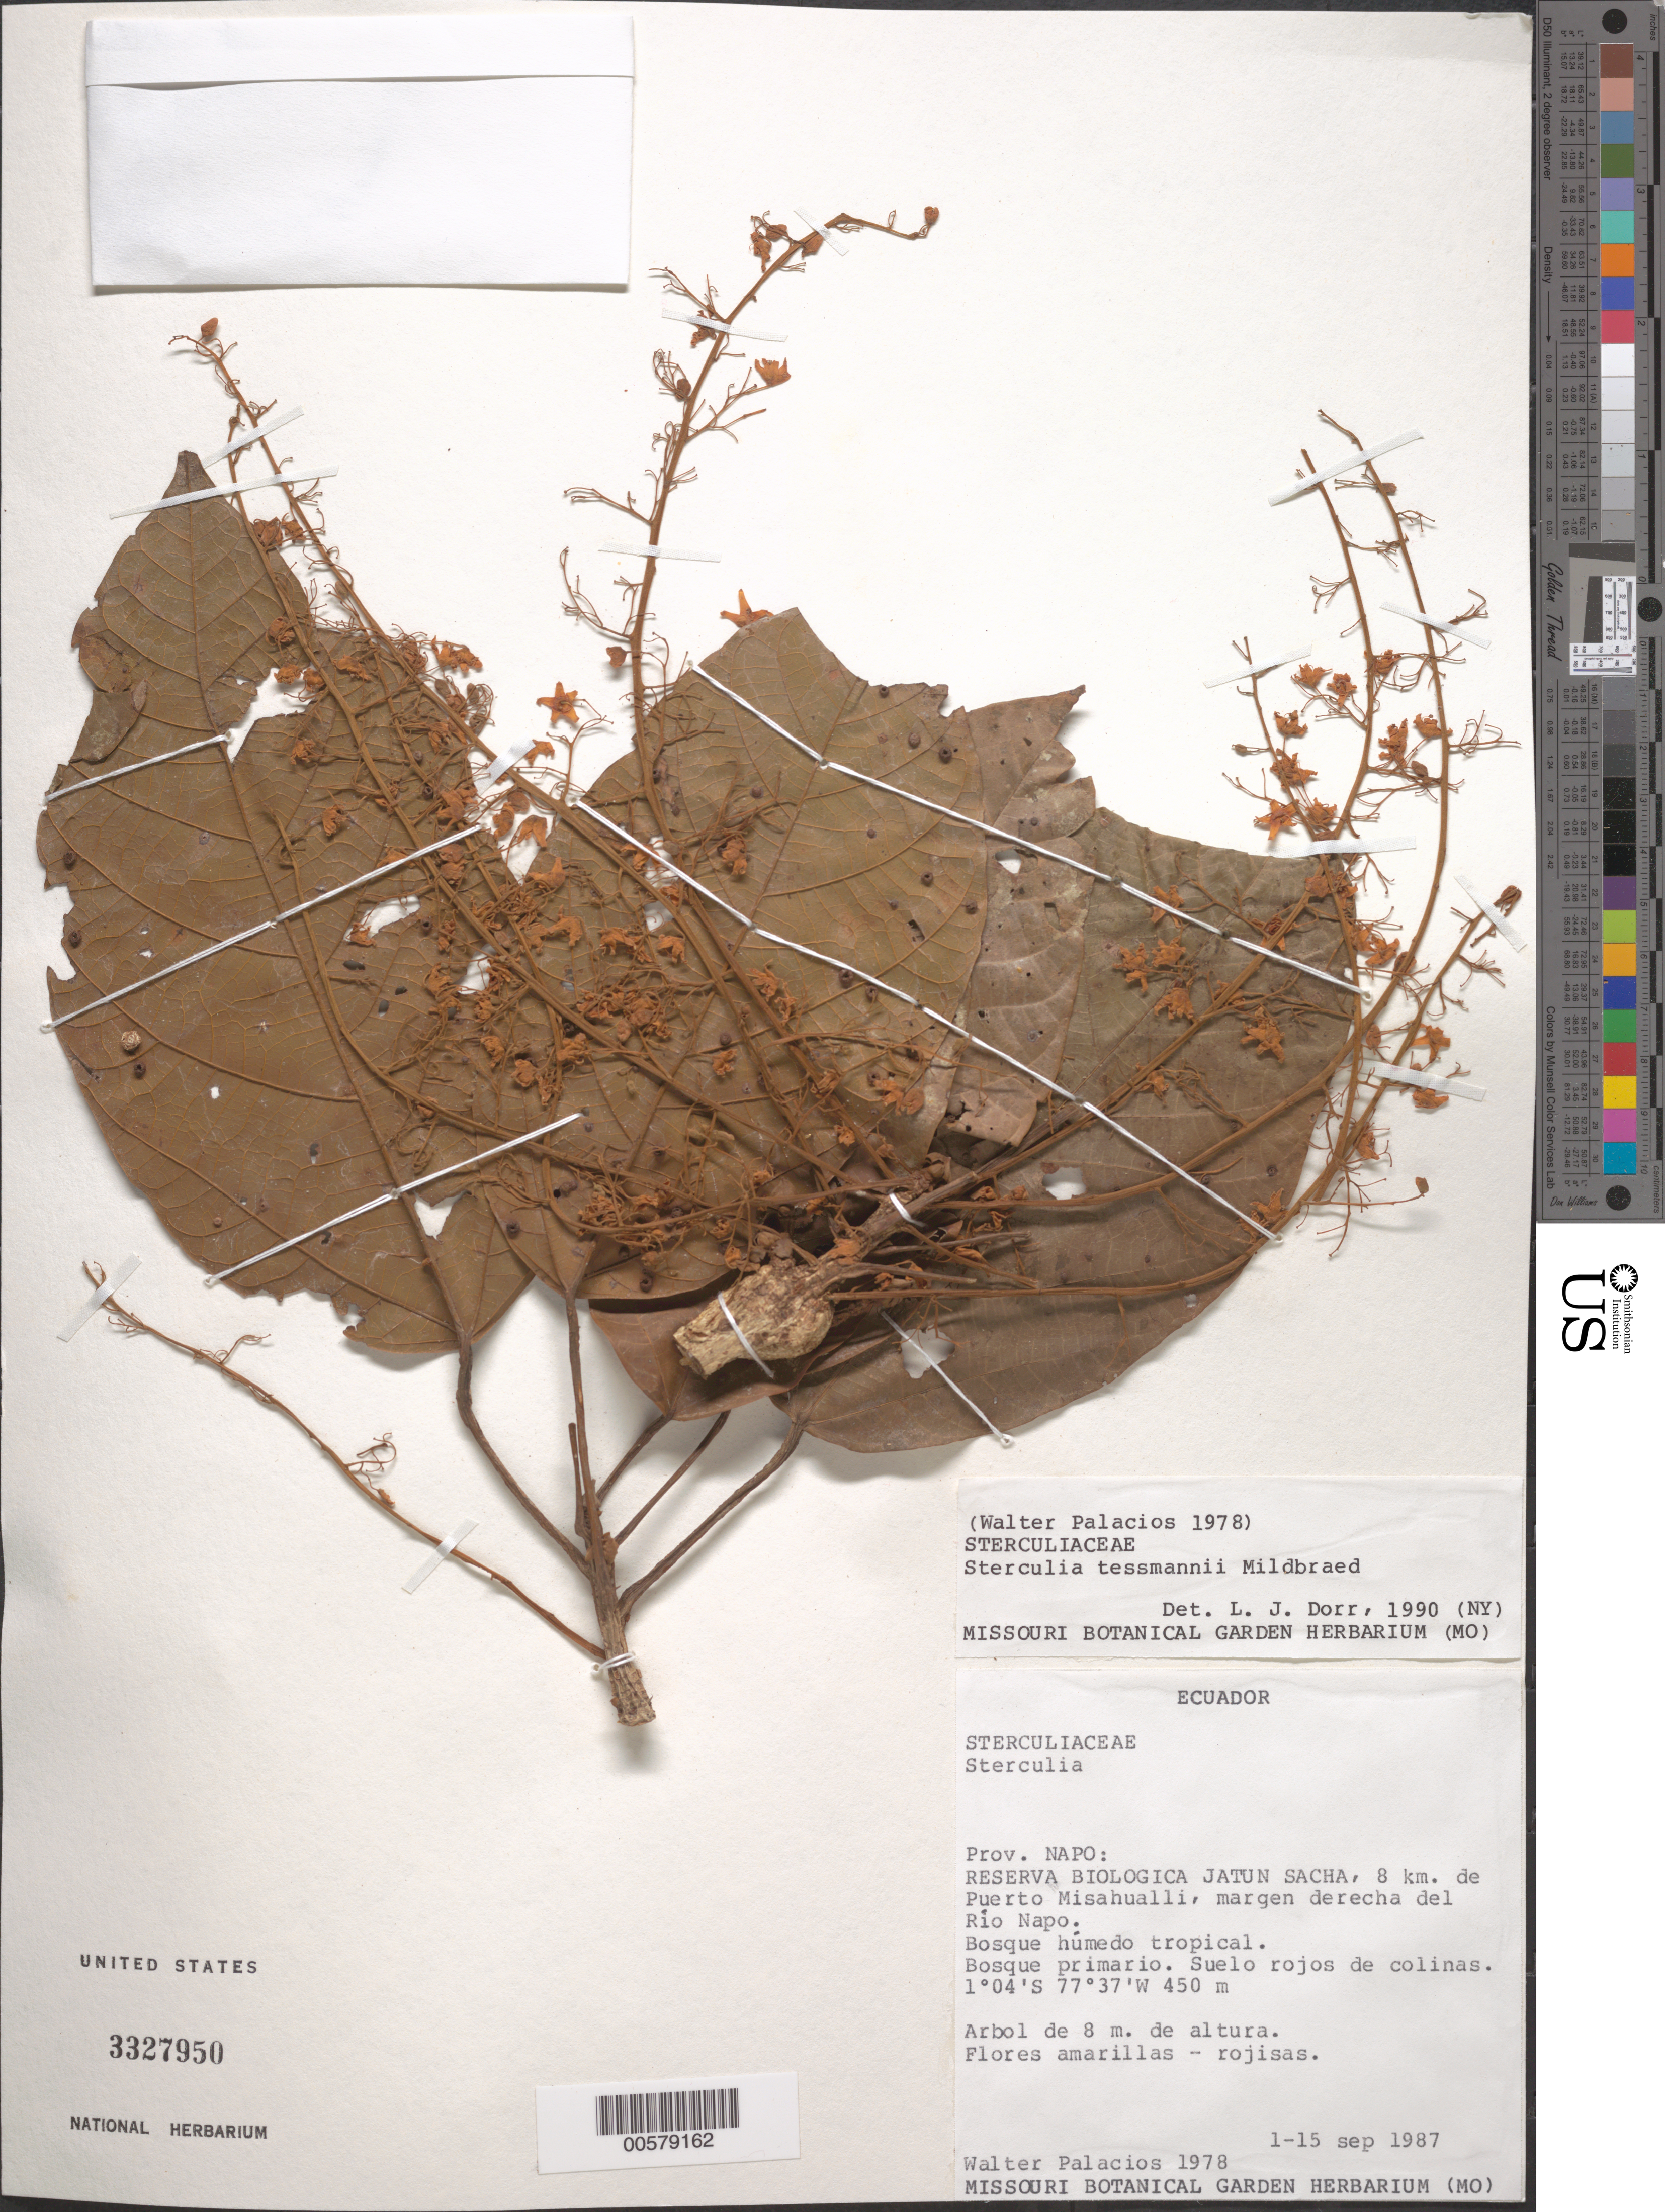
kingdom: Plantae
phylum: Tracheophyta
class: Magnoliopsida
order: Malvales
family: Malvaceae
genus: Sterculia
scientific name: Sterculia tessmannii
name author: Mildbr.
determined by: Dorr, L. J., (BOT), Smithsonian Institution - National Museum of Natural History (UNITED STATES)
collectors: W. Palacios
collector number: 1978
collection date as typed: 01 Sep 1987 to 15 Sep 1987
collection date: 1987-09-01/1987-09-15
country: Ecuador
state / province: Napo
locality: Reserva Biologica Jatun sacha, 8 km de Puerto Misahualli, margen derecha del Río Napo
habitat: Bosque húmedo tropical, bosque primario, suelo rojos de colinas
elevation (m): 450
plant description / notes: US, NY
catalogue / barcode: US 3327950